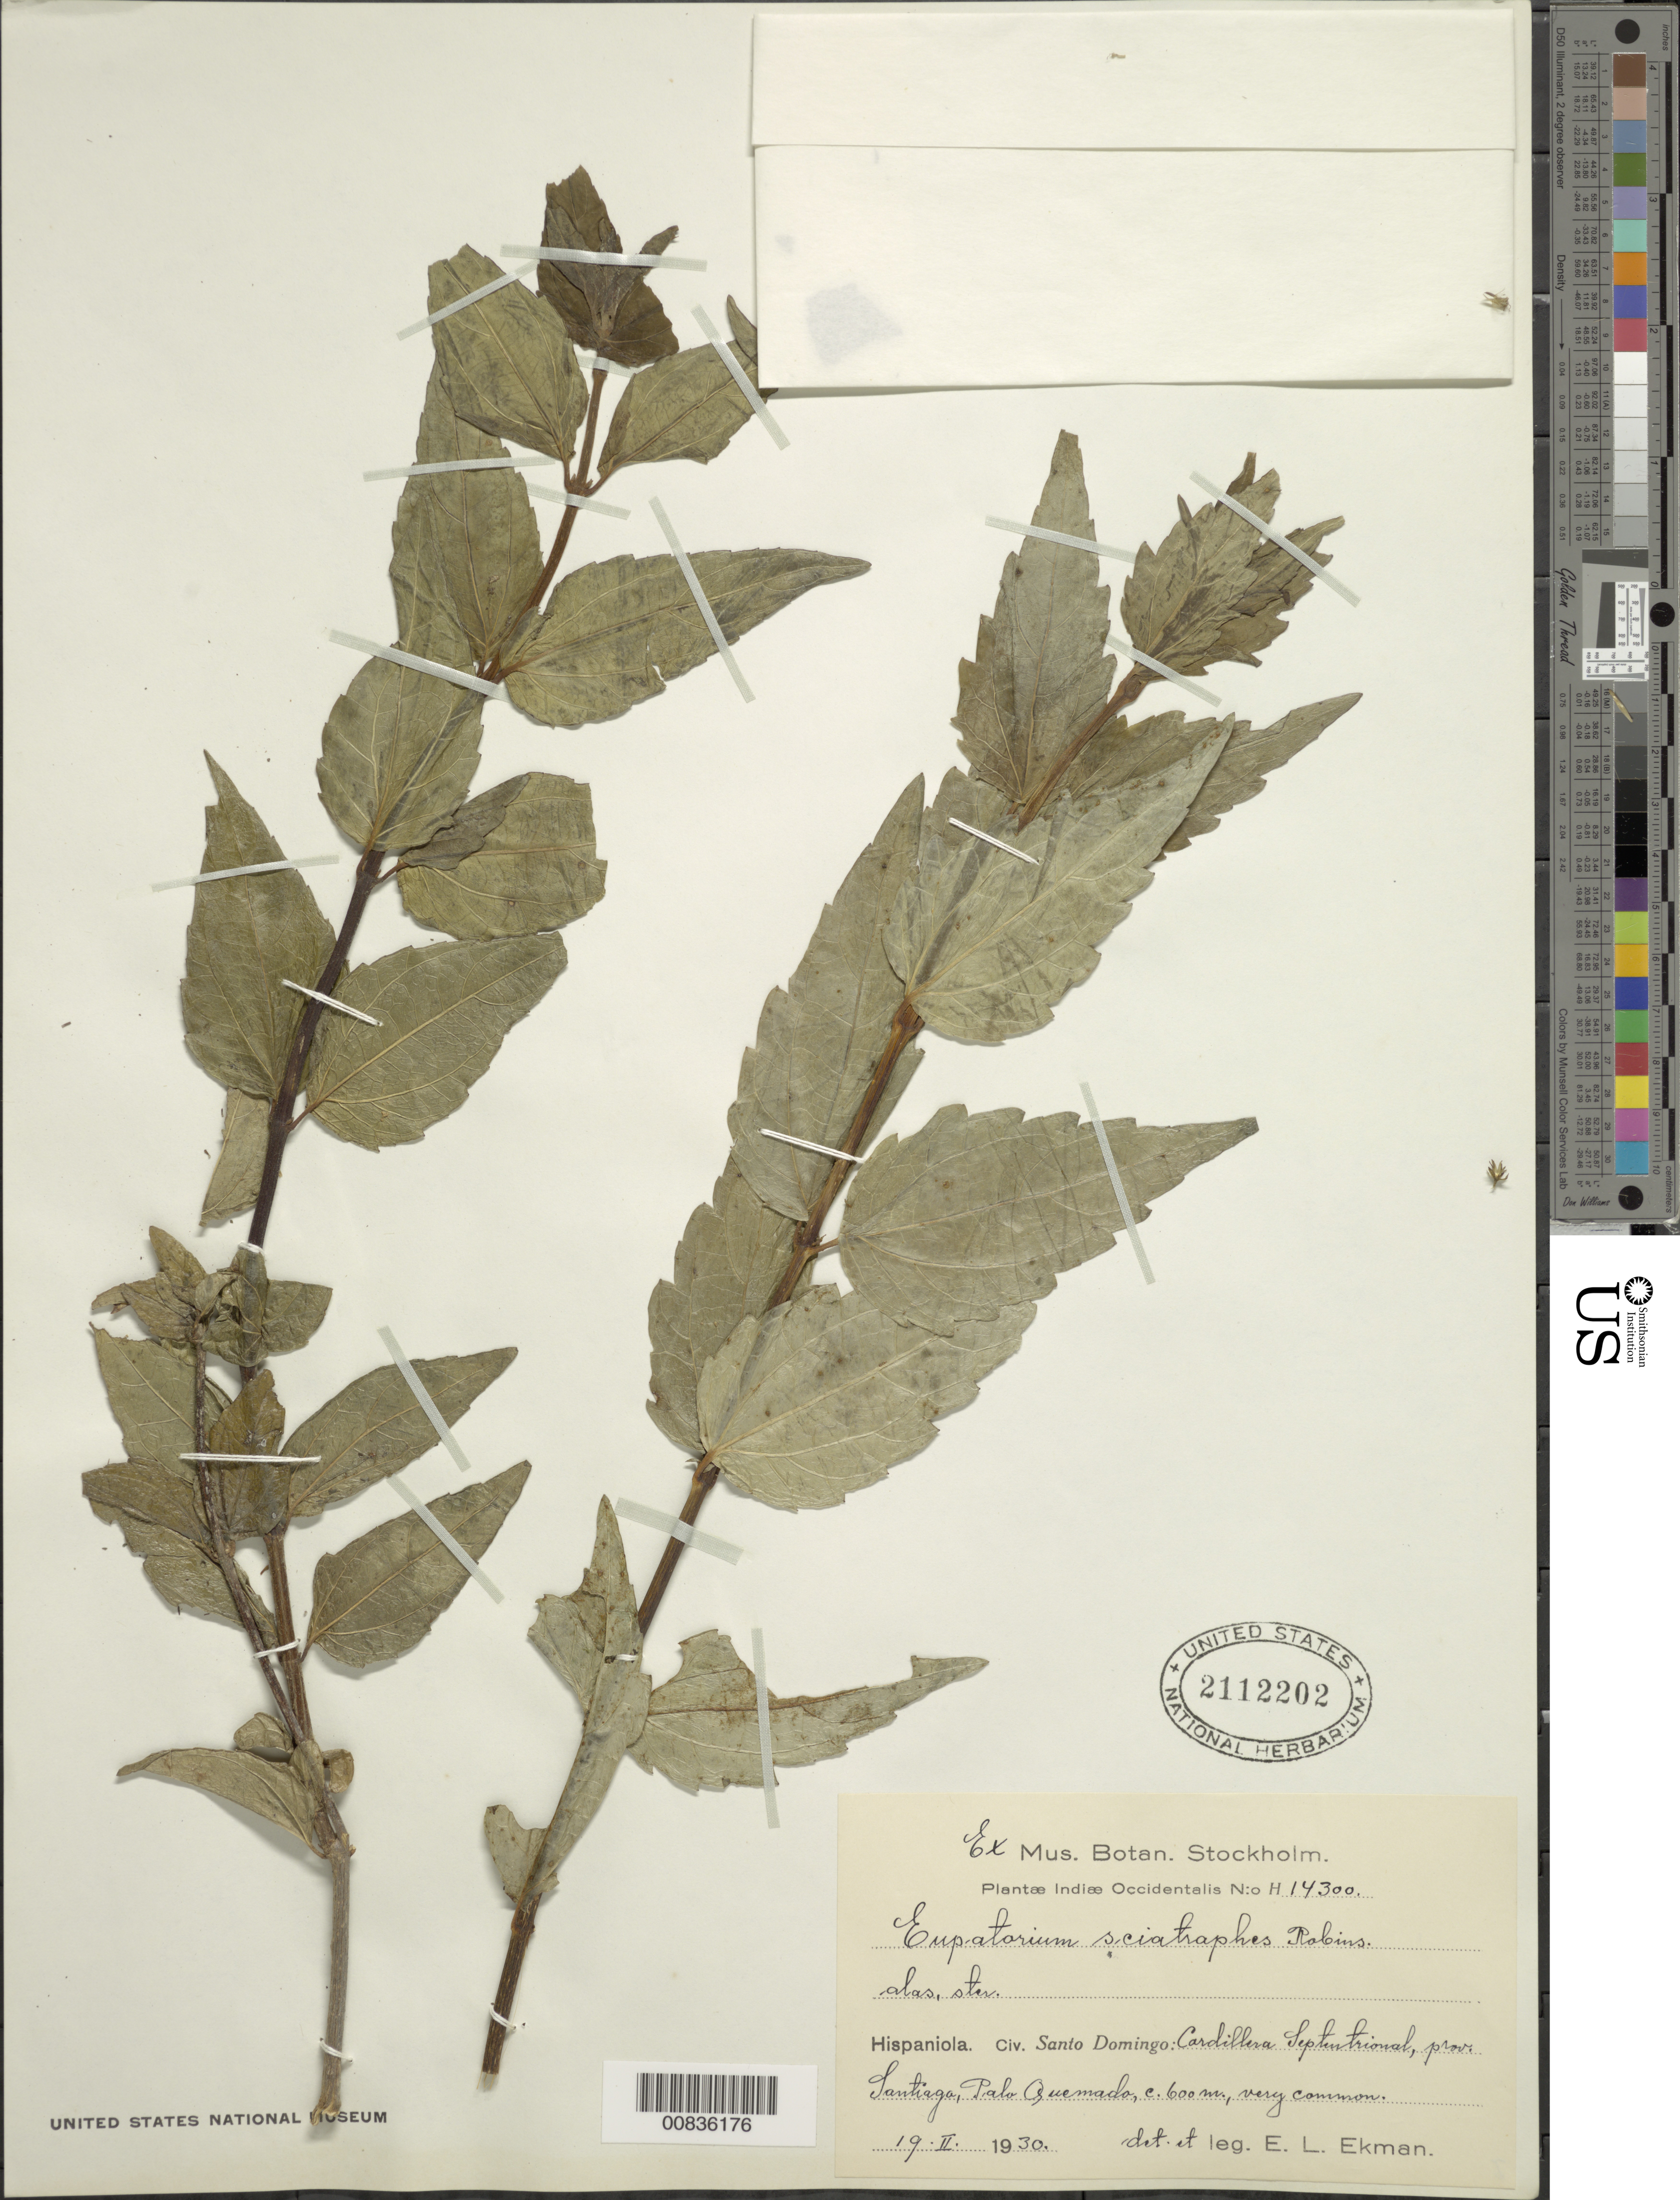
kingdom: Plantae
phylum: Tracheophyta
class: Magnoliopsida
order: Asterales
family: Asteraceae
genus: Koanophyllon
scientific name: Koanophyllon sciatraphes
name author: (B.L. Rob.) R.M. King & H. Rob.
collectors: E. L. Ekman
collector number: H 14300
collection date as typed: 19 Feb 1930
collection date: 1930-02-19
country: Dominican Republic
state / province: Santiago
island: Hispaniola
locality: Cordillera Septerntrional, Palo Quemada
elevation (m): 600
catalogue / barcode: US 2112202